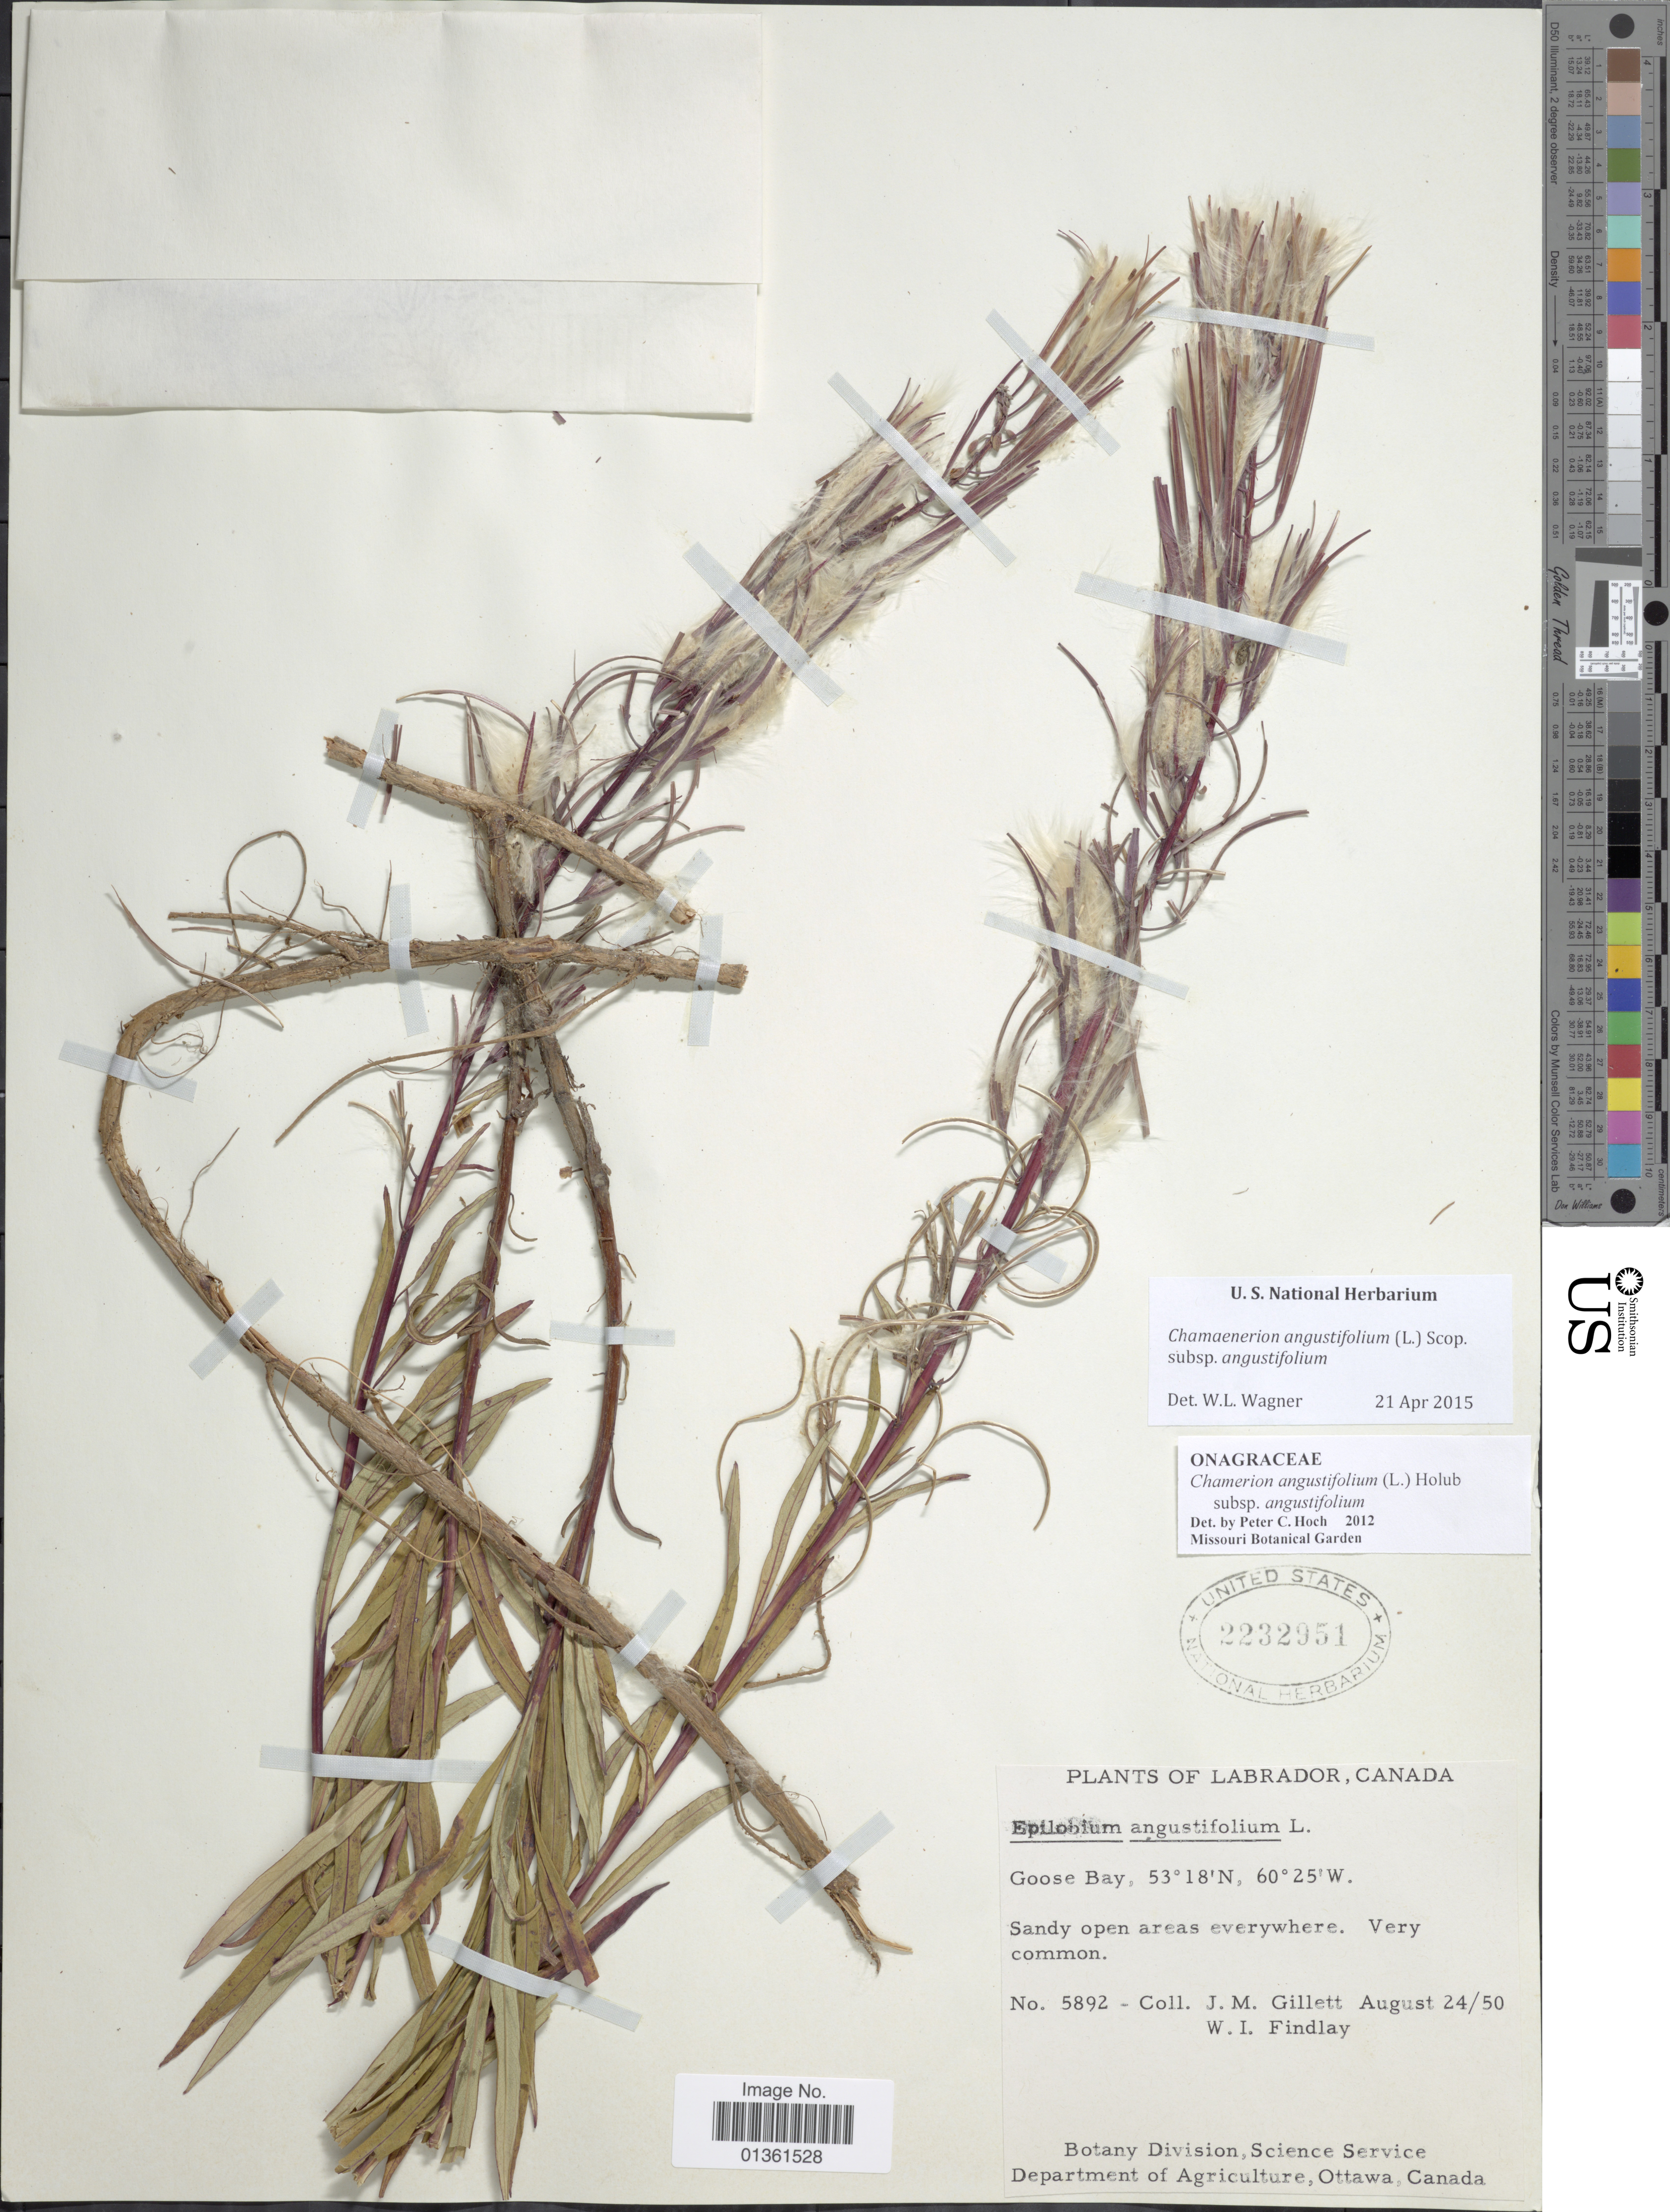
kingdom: Plantae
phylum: Tracheophyta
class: Magnoliopsida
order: Myrtales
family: Onagraceae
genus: Chamaenerion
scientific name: Chamaenerion angustifolium subsp. angustifolium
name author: (L.) Scop.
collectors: J. M. Gillett & W. Findlay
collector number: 5892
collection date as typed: Transcribed d/m/y: 24/8/50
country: Canada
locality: Labrador. Goose Bay.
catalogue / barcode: US 2232951